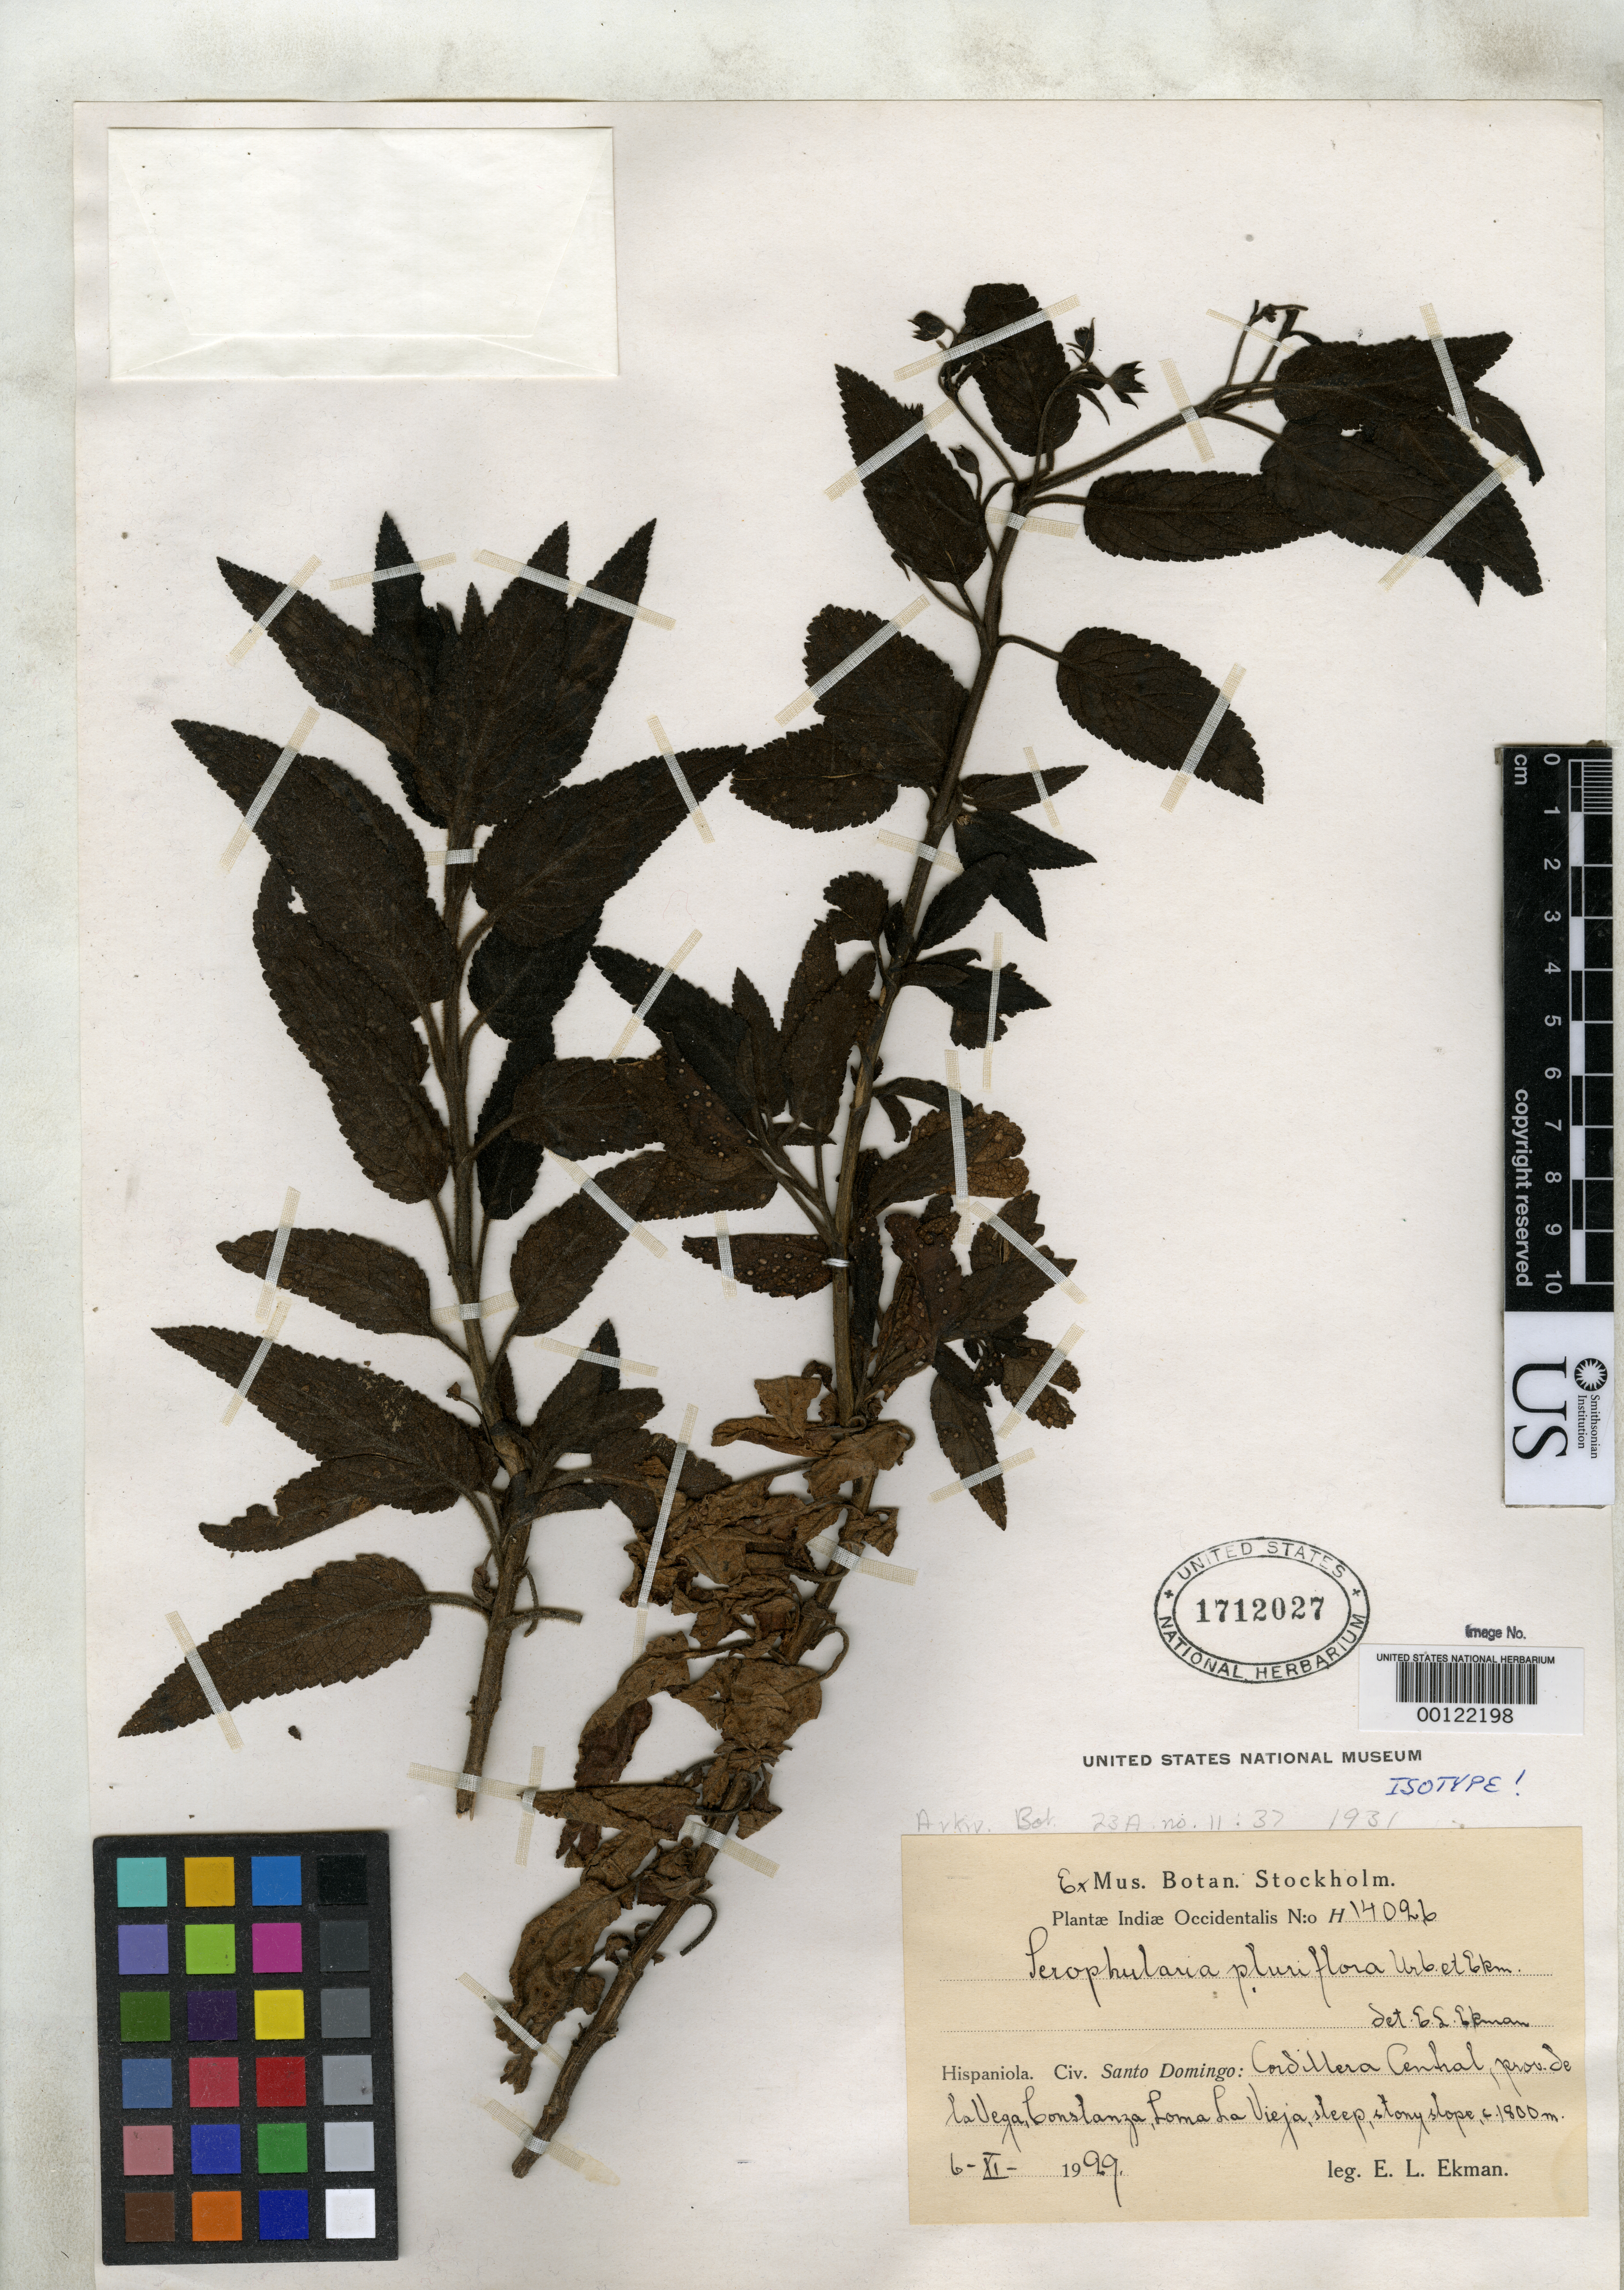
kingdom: Plantae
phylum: Tracheophyta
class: Magnoliopsida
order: Lamiales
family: Scrophulariaceae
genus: Scrophularia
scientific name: Scrophularia pluriflora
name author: Urb. & Ekman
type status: Isotype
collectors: E. L. Ekman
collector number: H 14026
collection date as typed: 06 Nov 1929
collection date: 1929-11-06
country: Dominican Republic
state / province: La Vega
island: Hispaniola Island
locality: Constanza, Loma La Vieja.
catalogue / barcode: US 1712027